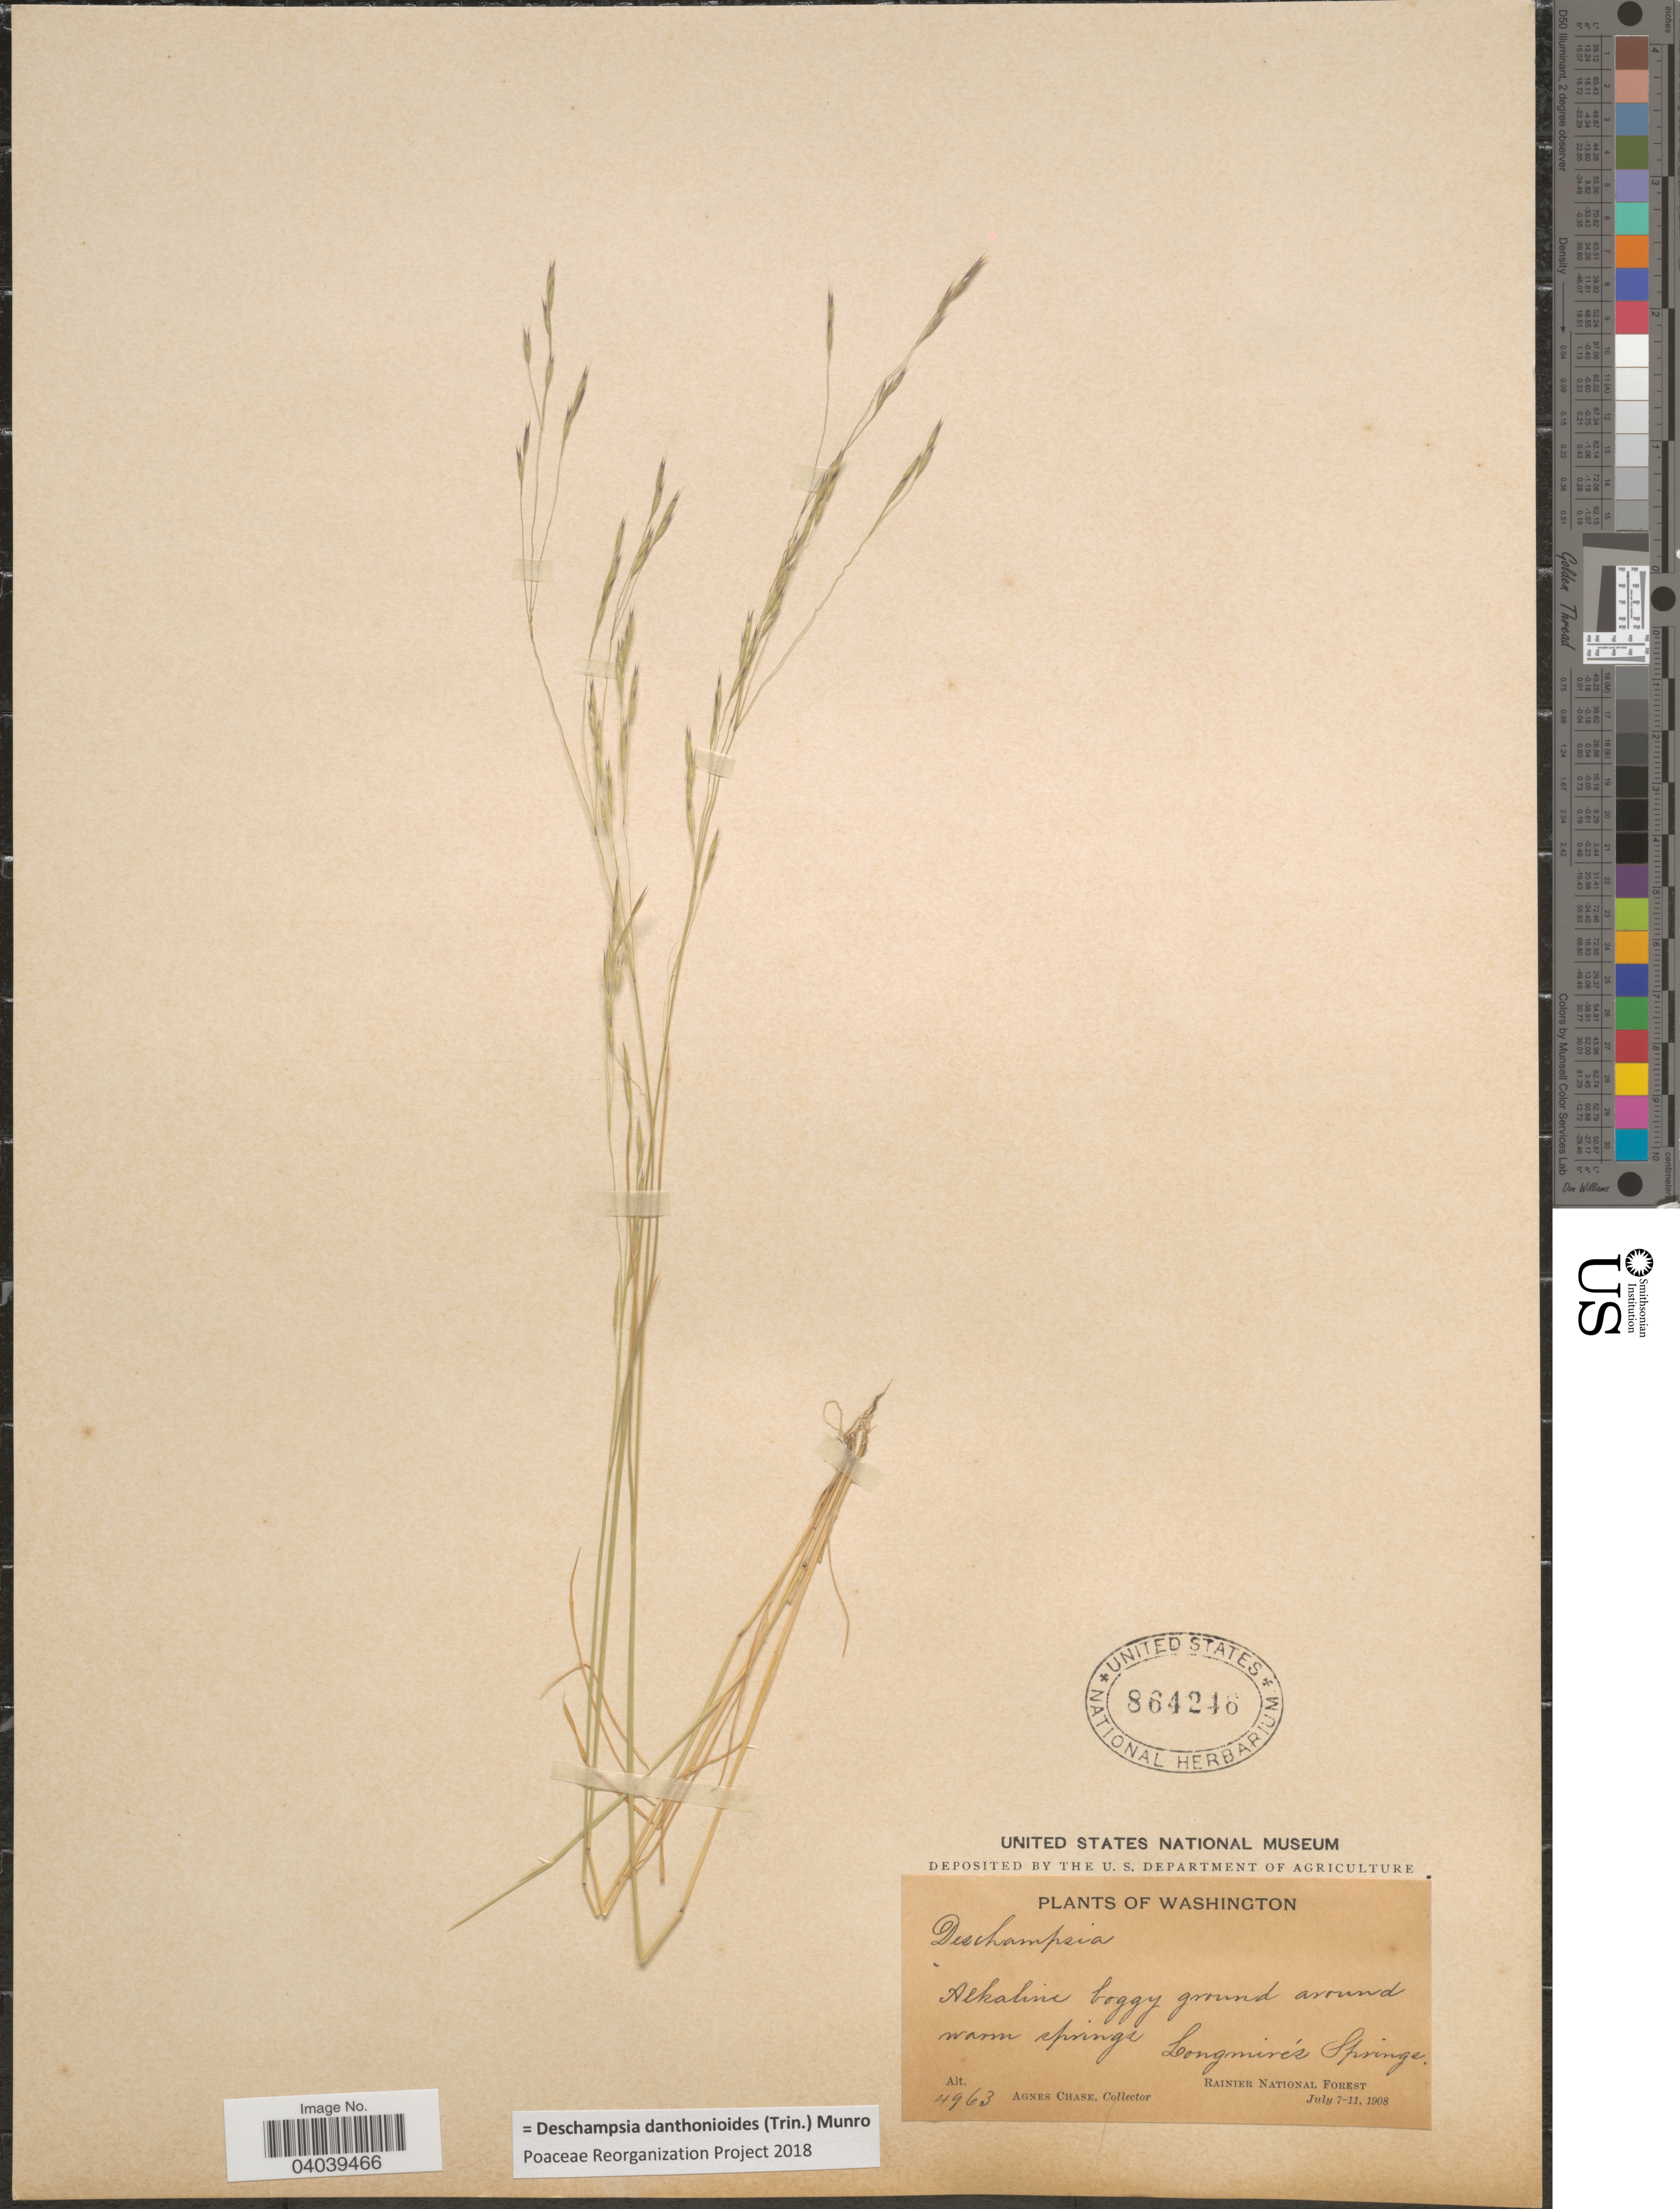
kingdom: Plantae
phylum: Tracheophyta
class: Liliopsida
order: Poales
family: Poaceae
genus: Deschampsia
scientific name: Deschampsia danthonioides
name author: (Trin.) Munro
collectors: A. Chase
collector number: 4963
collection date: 1908-07-07/1908-07-11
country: United States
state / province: Washington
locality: Alkaline boggy ground around warm springs. Longmire's Springs. Rainier National Forest.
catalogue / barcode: US 864246